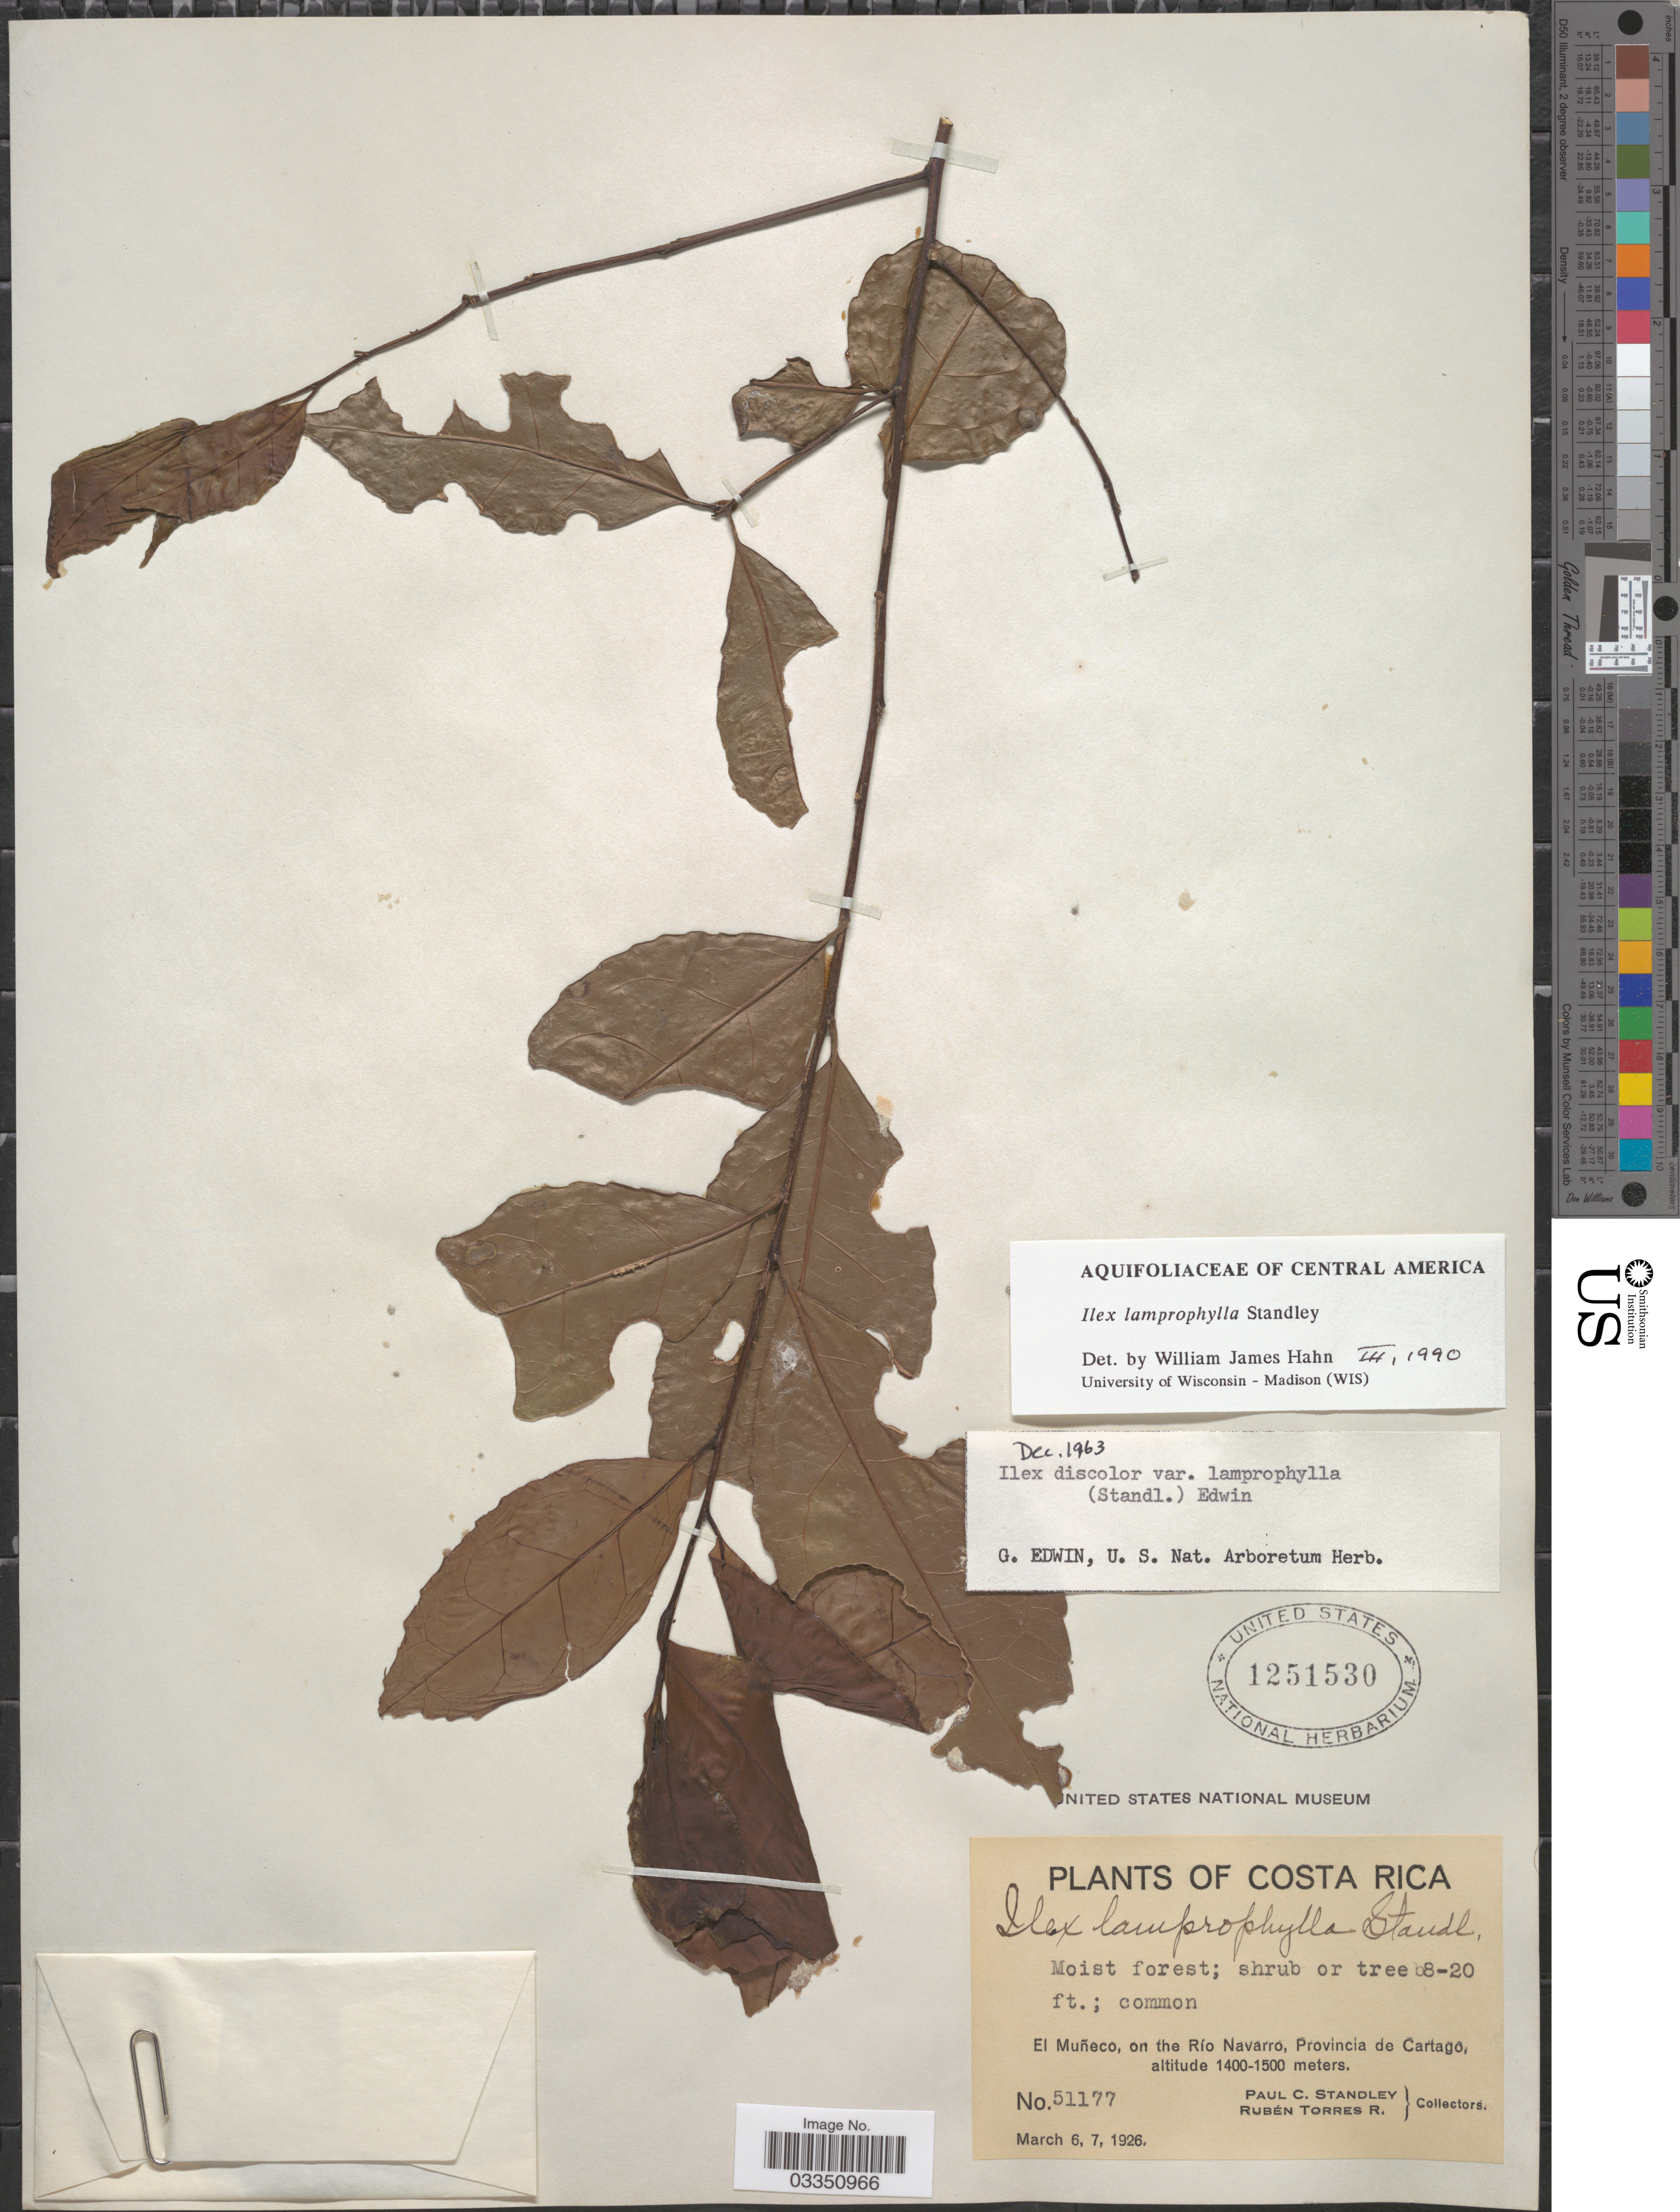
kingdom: Plantae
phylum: Tracheophyta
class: Magnoliopsida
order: Aquifoliales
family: Aquifoliaceae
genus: Ilex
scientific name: Ilex lamprophylla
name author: Standl.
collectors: P. C. Standley & R. Torres Rojas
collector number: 51177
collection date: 1926-03-06/1926-03-07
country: Costa Rica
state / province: Cartago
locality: El Muñeco, on the Río Navarro.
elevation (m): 1400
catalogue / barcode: US 1251530